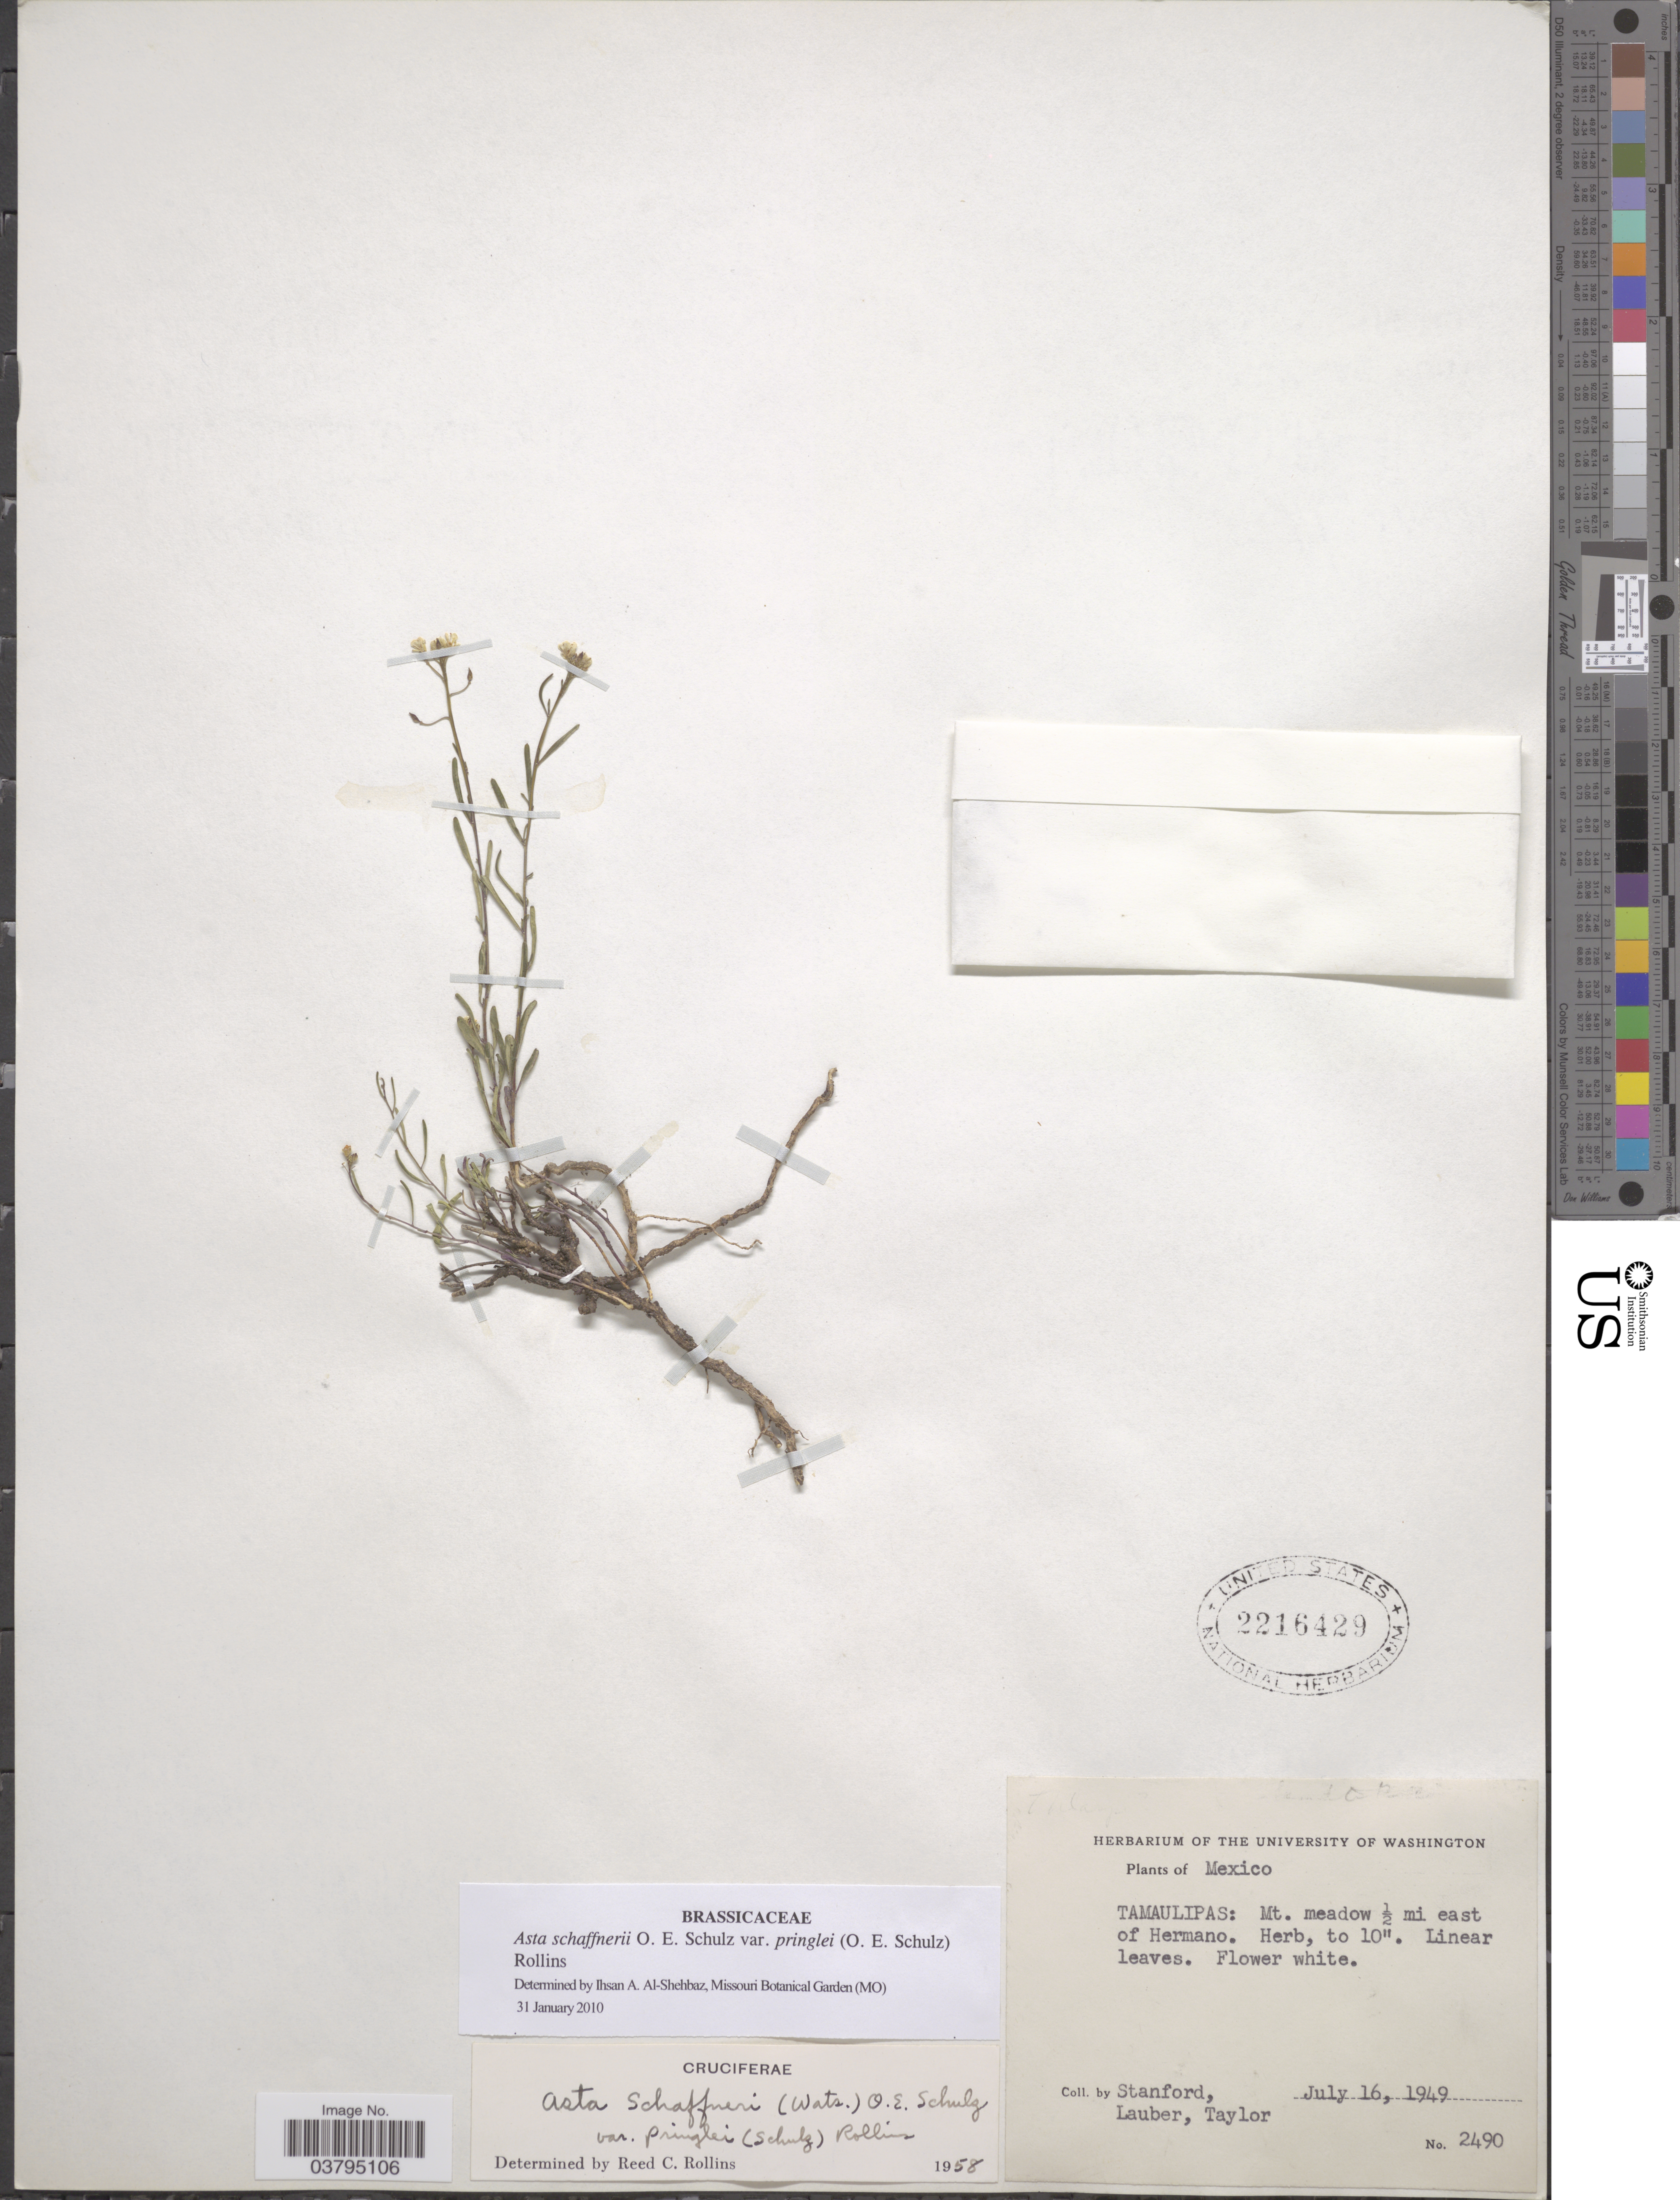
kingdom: Plantae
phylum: Tracheophyta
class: Magnoliopsida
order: Brassicales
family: Brassicaceae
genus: Asta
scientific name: Asta schaffneri var. pringlei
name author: (O.E. Schulz) Rollins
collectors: -. Stanford, Lauber, -- & -- Taylor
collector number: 2490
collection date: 1949-07-16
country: Mexico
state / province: Tamaulipas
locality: Mt. meadow ½ mi east of Hermano.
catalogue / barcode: US 2216429